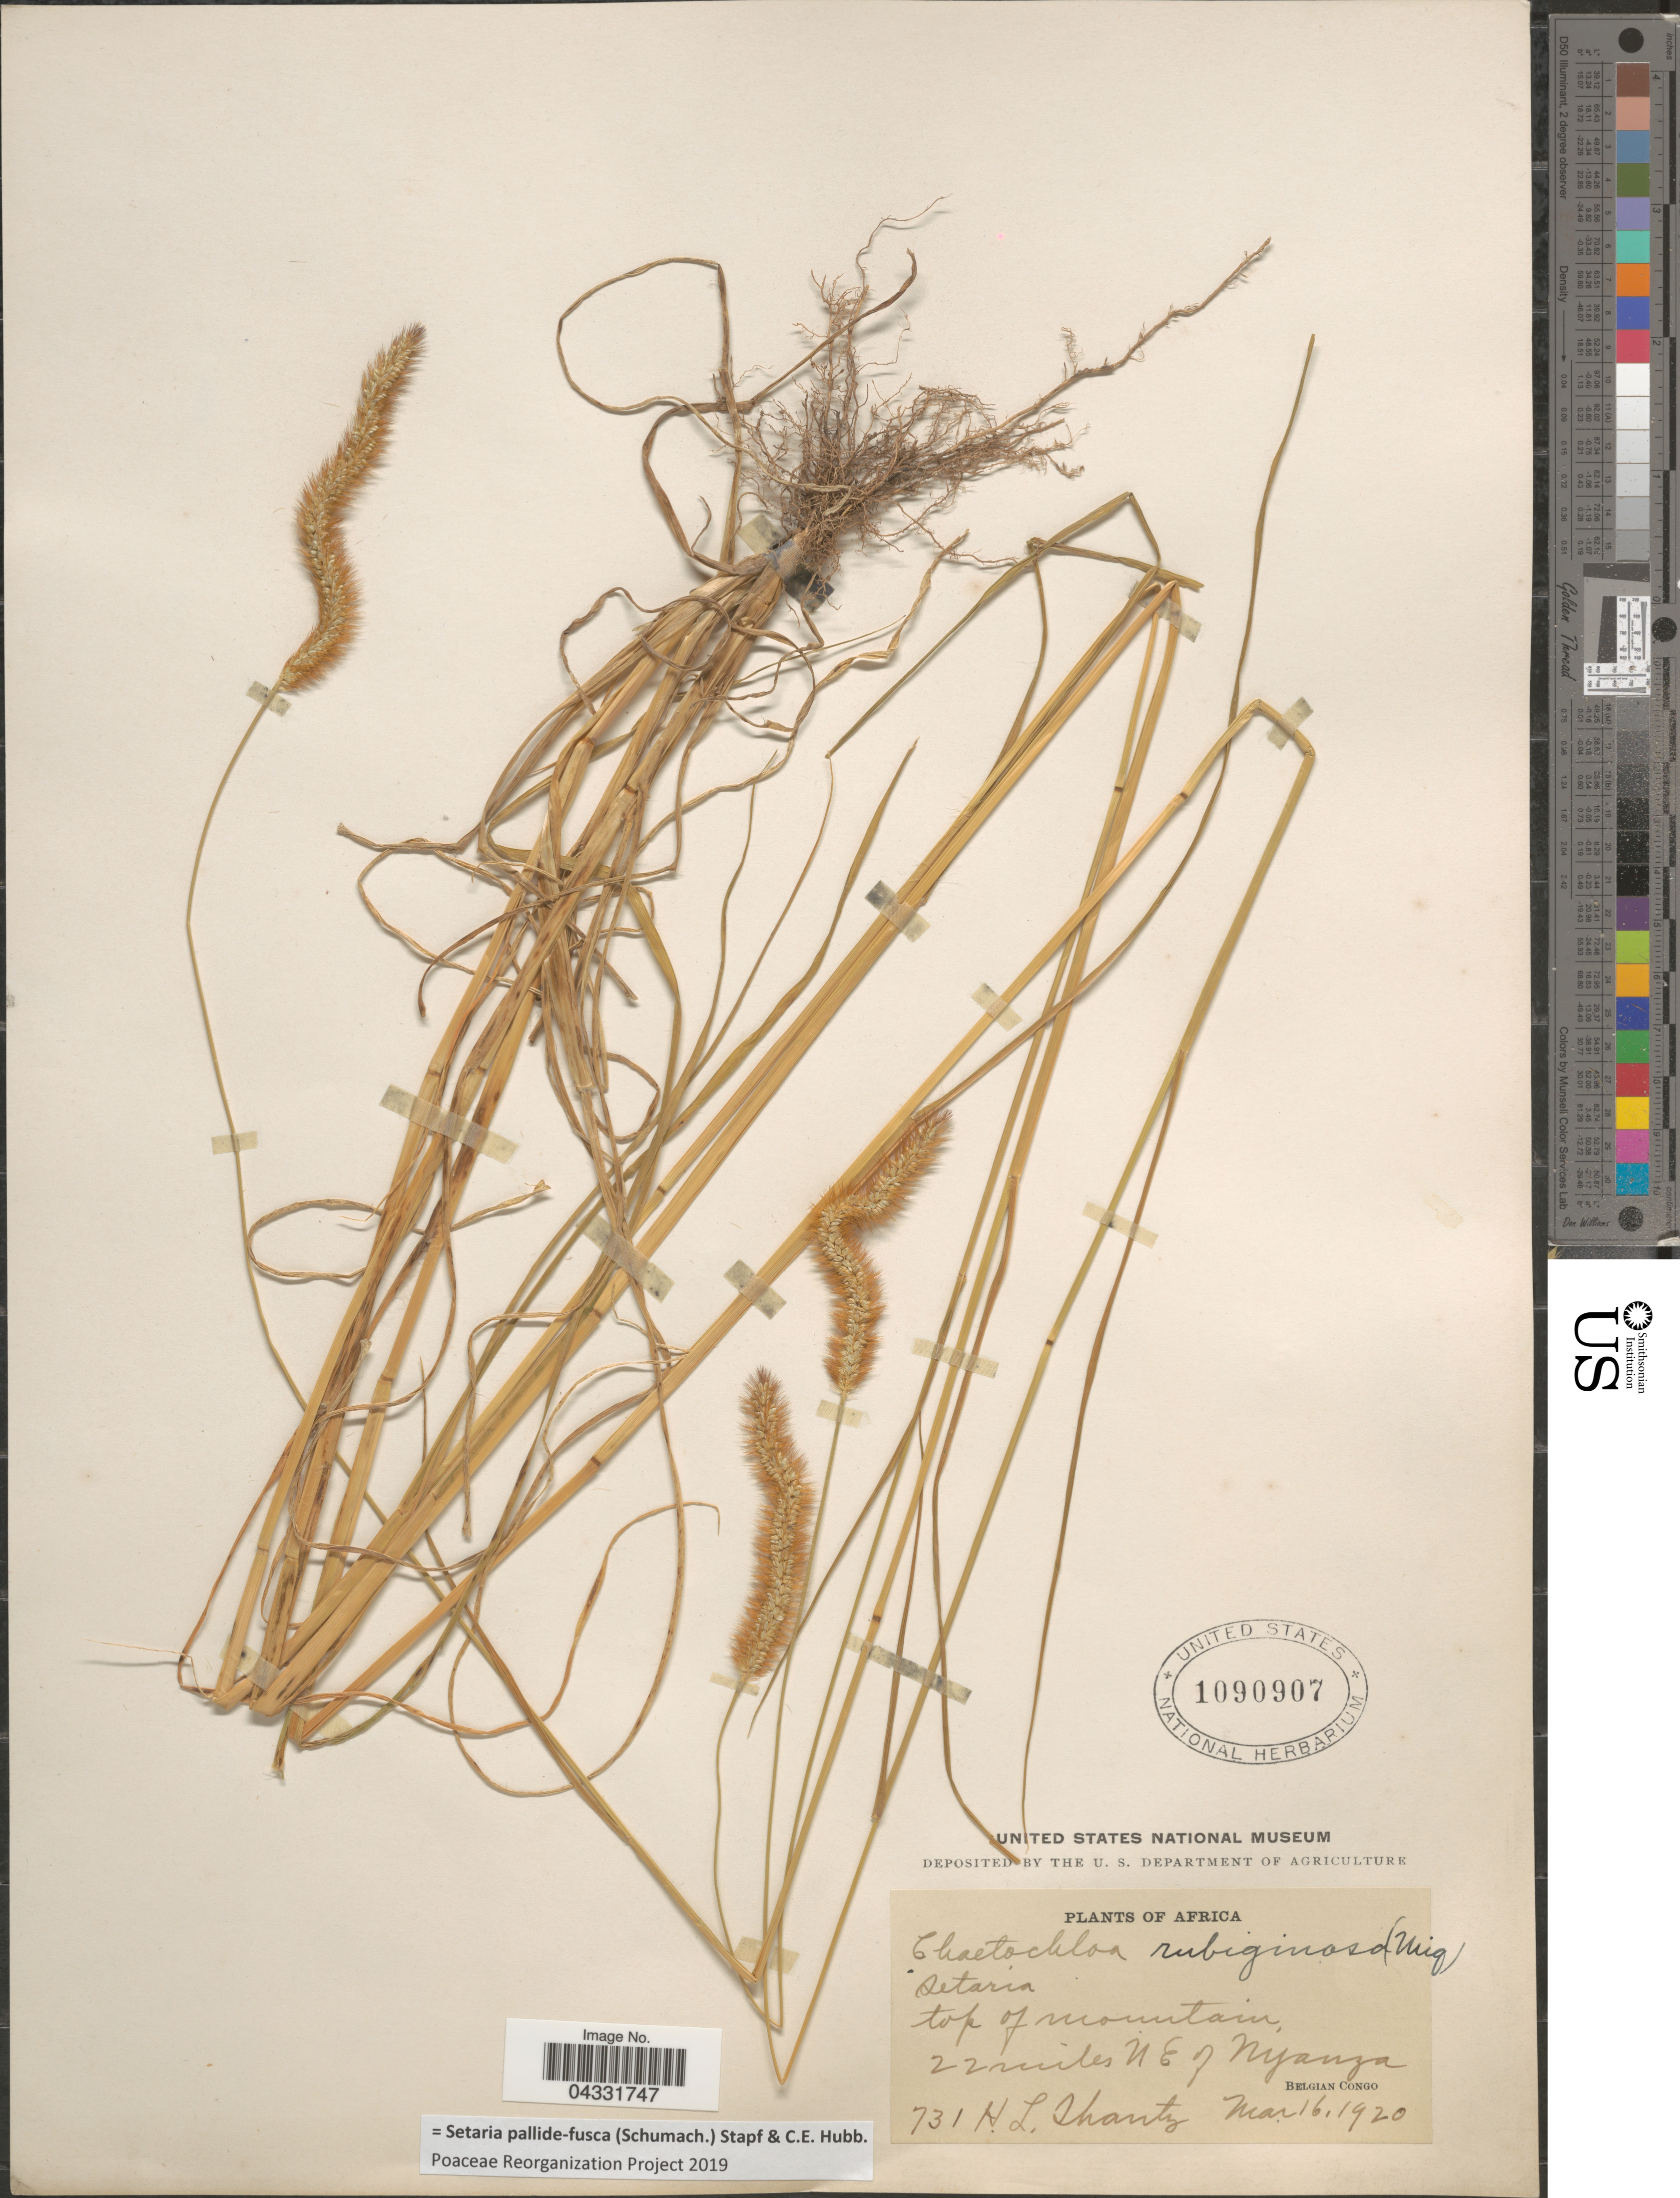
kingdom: Plantae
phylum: Tracheophyta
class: Liliopsida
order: Poales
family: Poaceae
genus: Setaria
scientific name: Setaria pallide-fusca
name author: (Schumach.) Stapf & C.E. Hubb.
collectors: H. Shantz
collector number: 731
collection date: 1920-03-16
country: Congo, Democratic Republic of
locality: Top of mountain, 22 miles NE of Nyanza. Belgian Congo.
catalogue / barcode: US 1090907